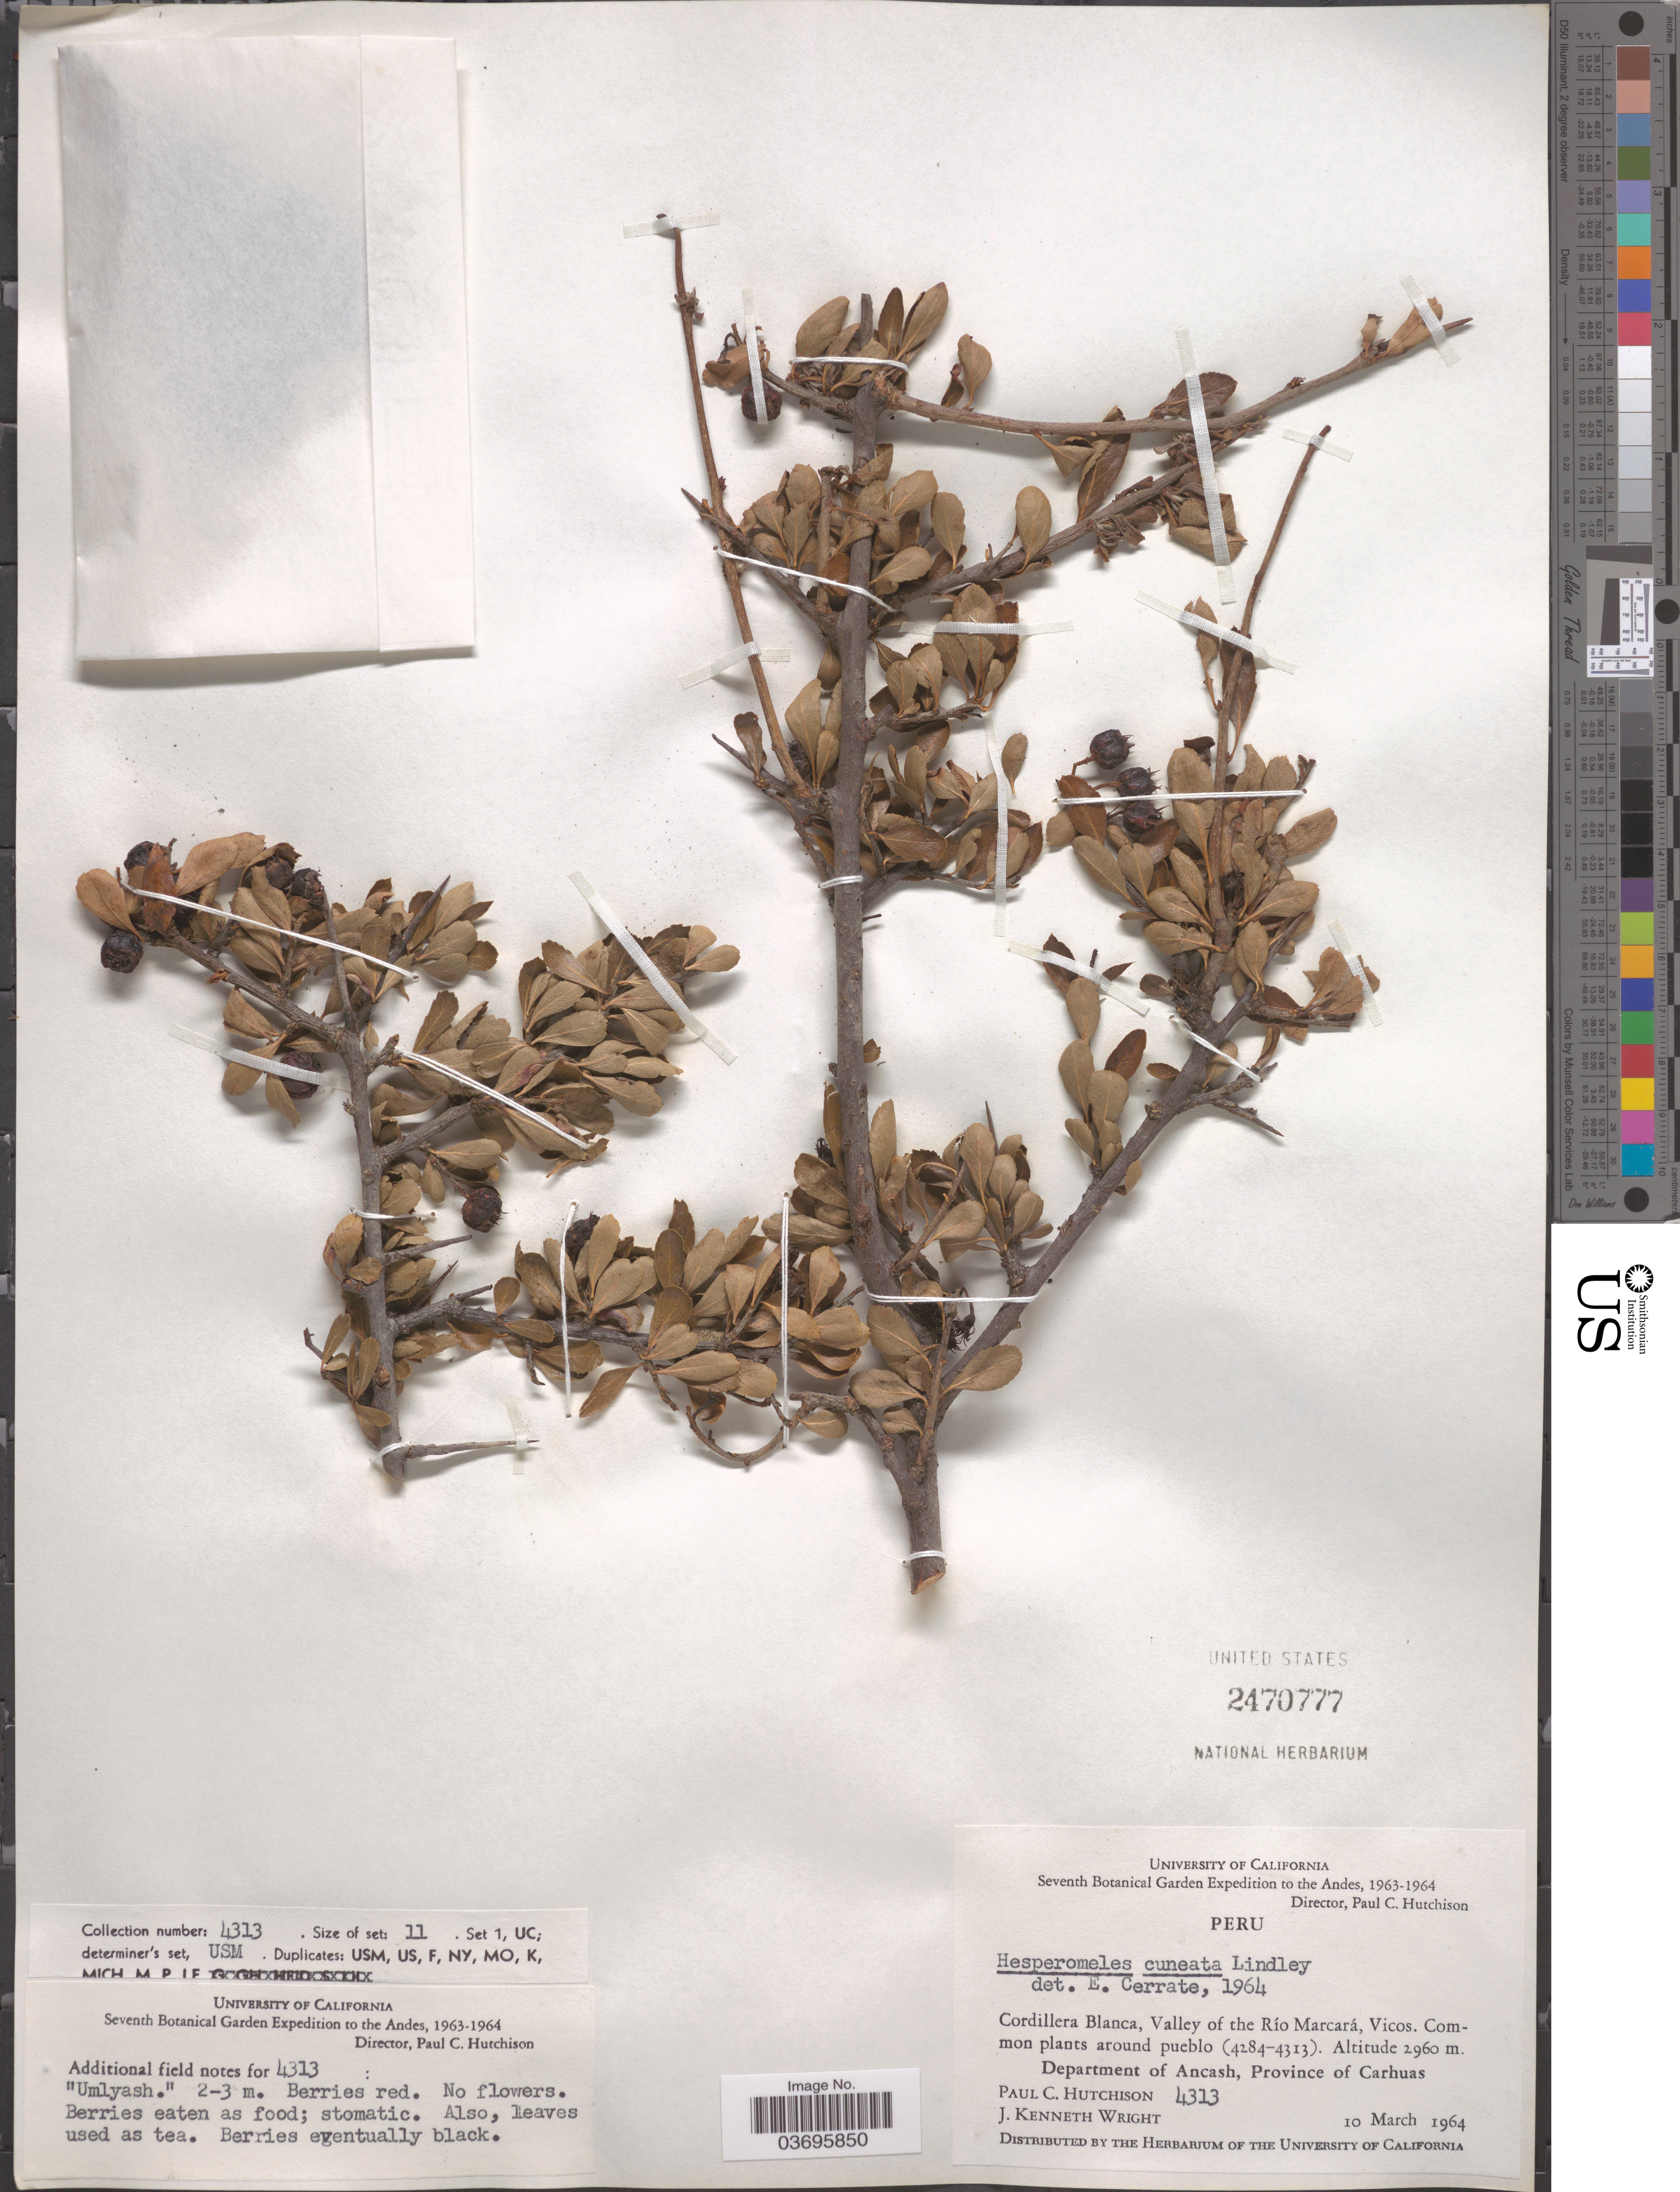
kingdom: Plantae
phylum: Tracheophyta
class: Magnoliopsida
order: Rosales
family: Rosaceae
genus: Hesperomeles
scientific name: Hesperomeles cuneata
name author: Lindl.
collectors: P. C. Hutchison & J. K. Wright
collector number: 4313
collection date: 1964-03-10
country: Peru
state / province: Ancash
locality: Cordillera Blanca, Valley of the Río Marcará, Vicos. Around pueblo (4284-4313). Department of Ancash, Province of Carhuas.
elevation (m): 2960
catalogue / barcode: US 2470777